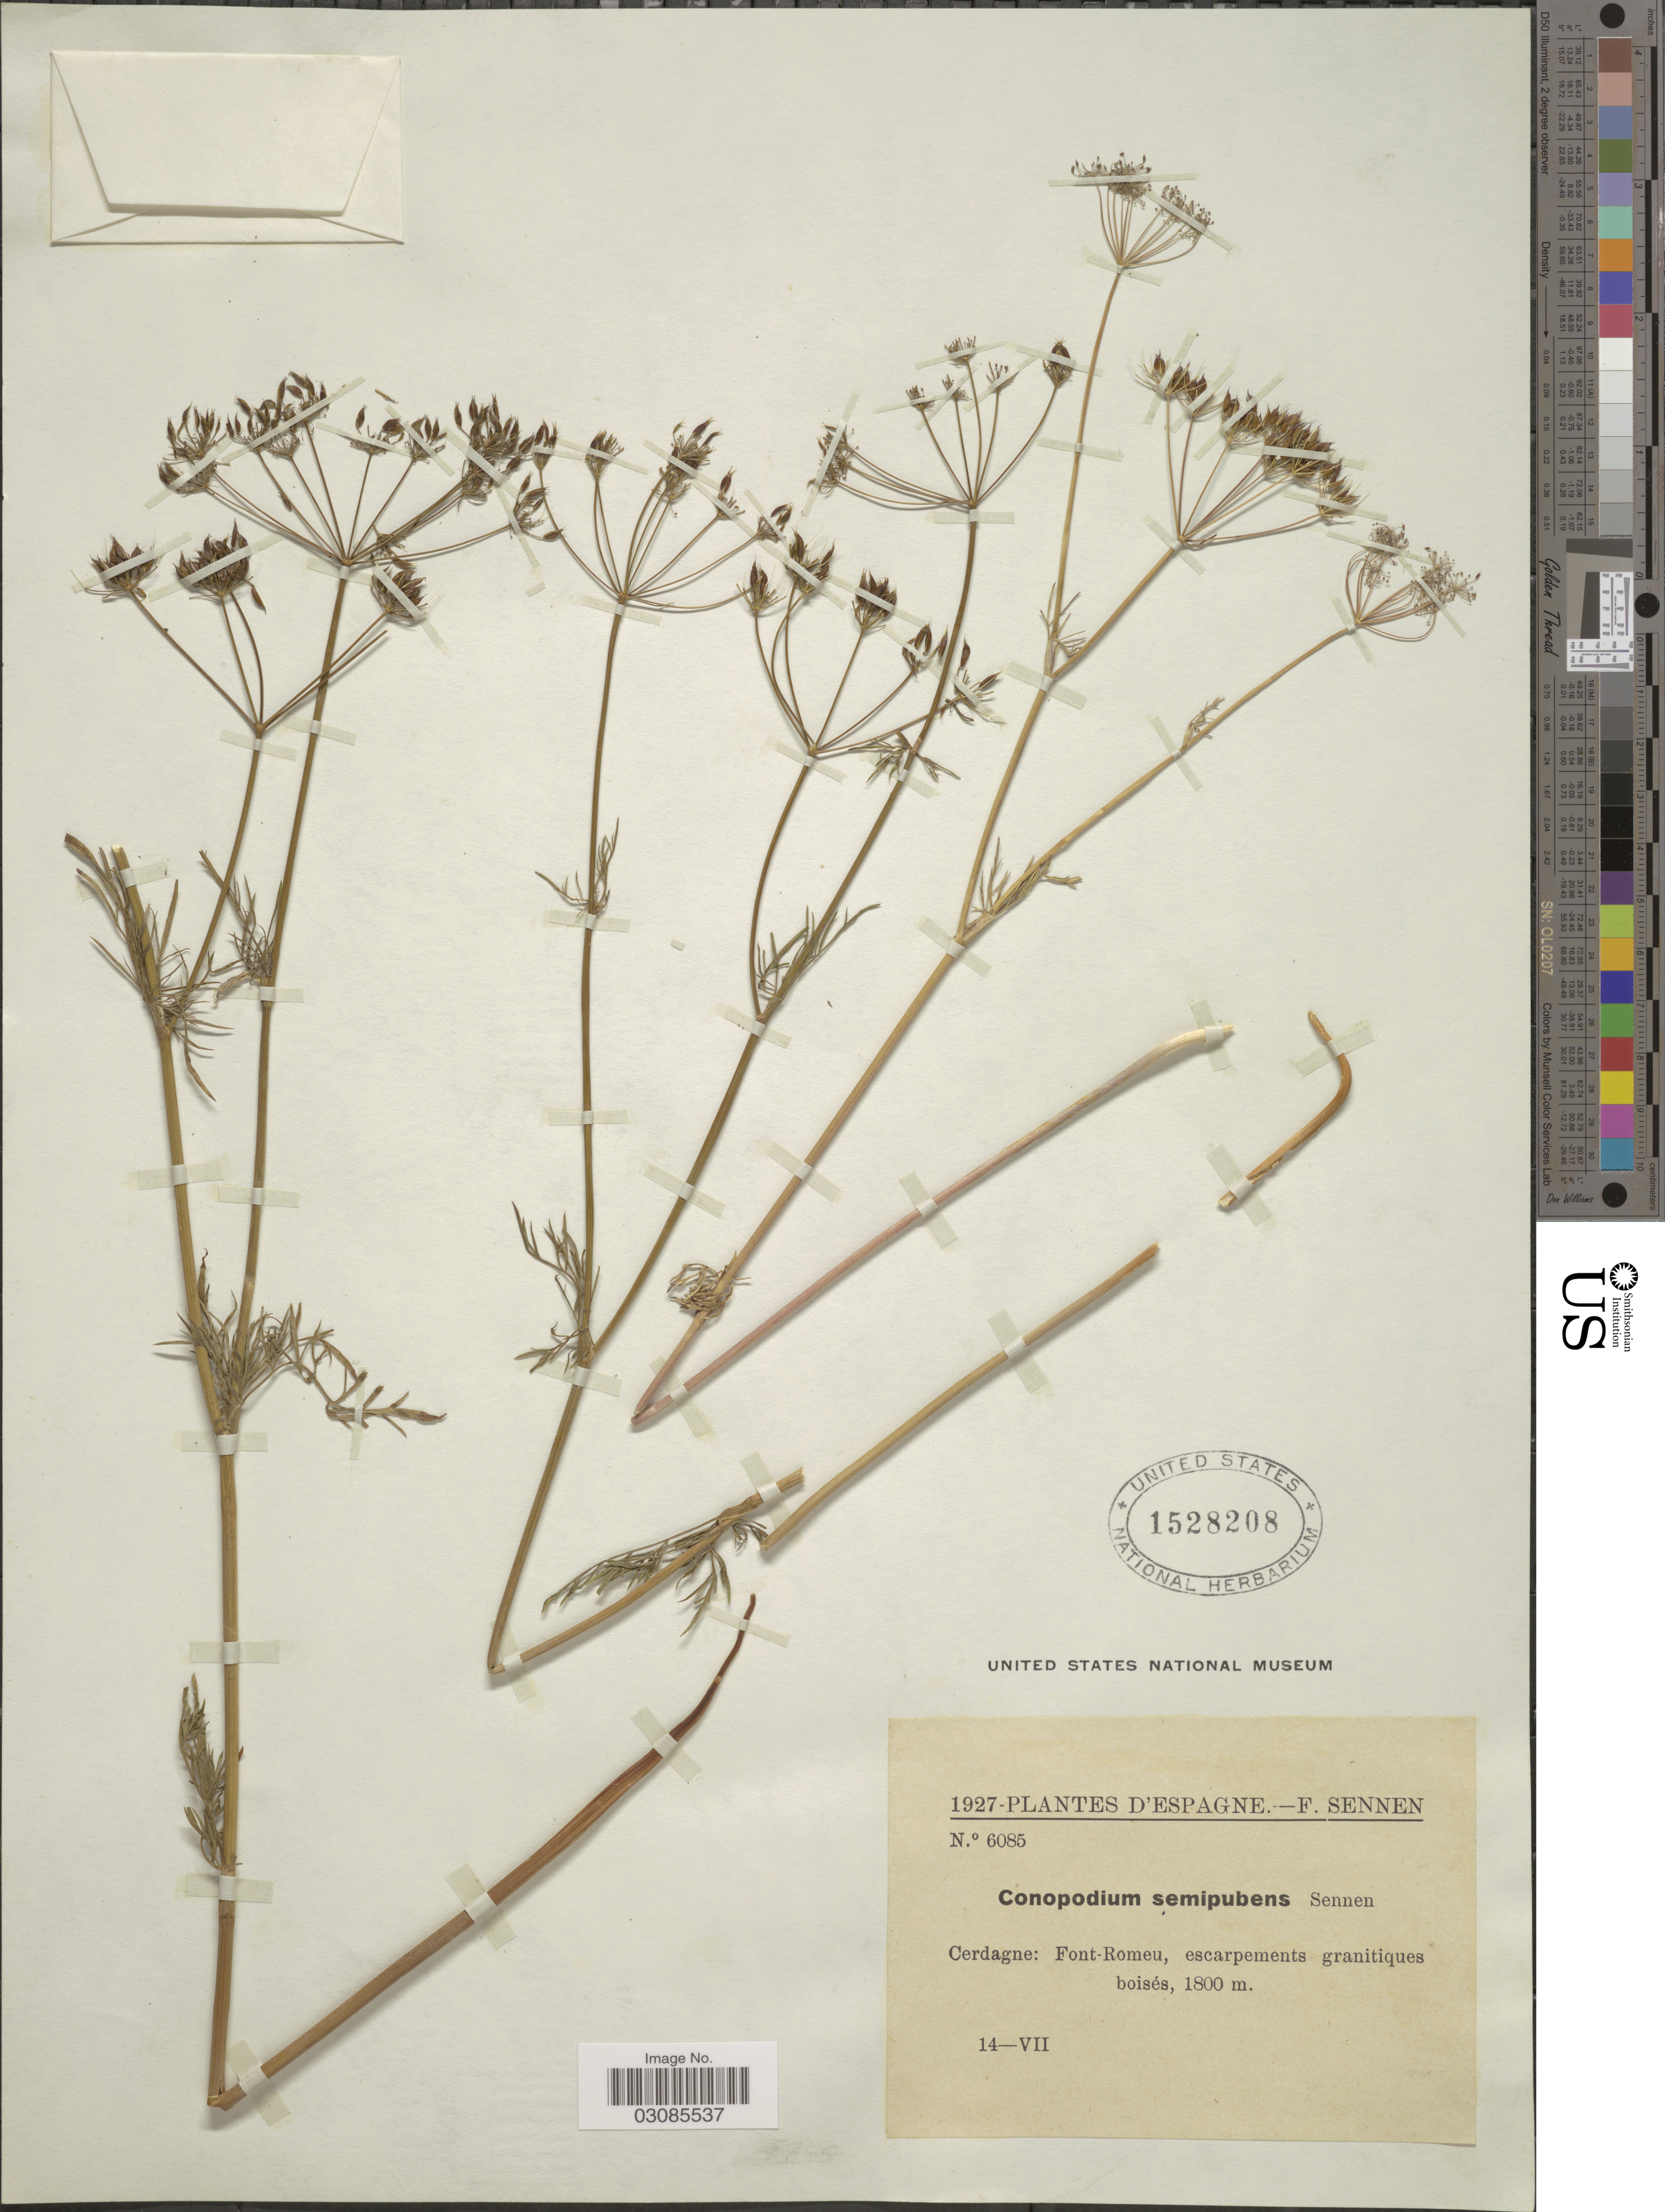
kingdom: Plantae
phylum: Tracheophyta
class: Magnoliopsida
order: Apiales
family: Apiaceae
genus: Conopodium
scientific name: Conopodium semipubens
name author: Sennen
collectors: E. Sennen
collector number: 6085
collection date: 1927-07-14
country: Spain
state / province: Islas Baleares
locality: Espagne. Cerdagne: Font-Romeu.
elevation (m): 1800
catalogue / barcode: US 1528208